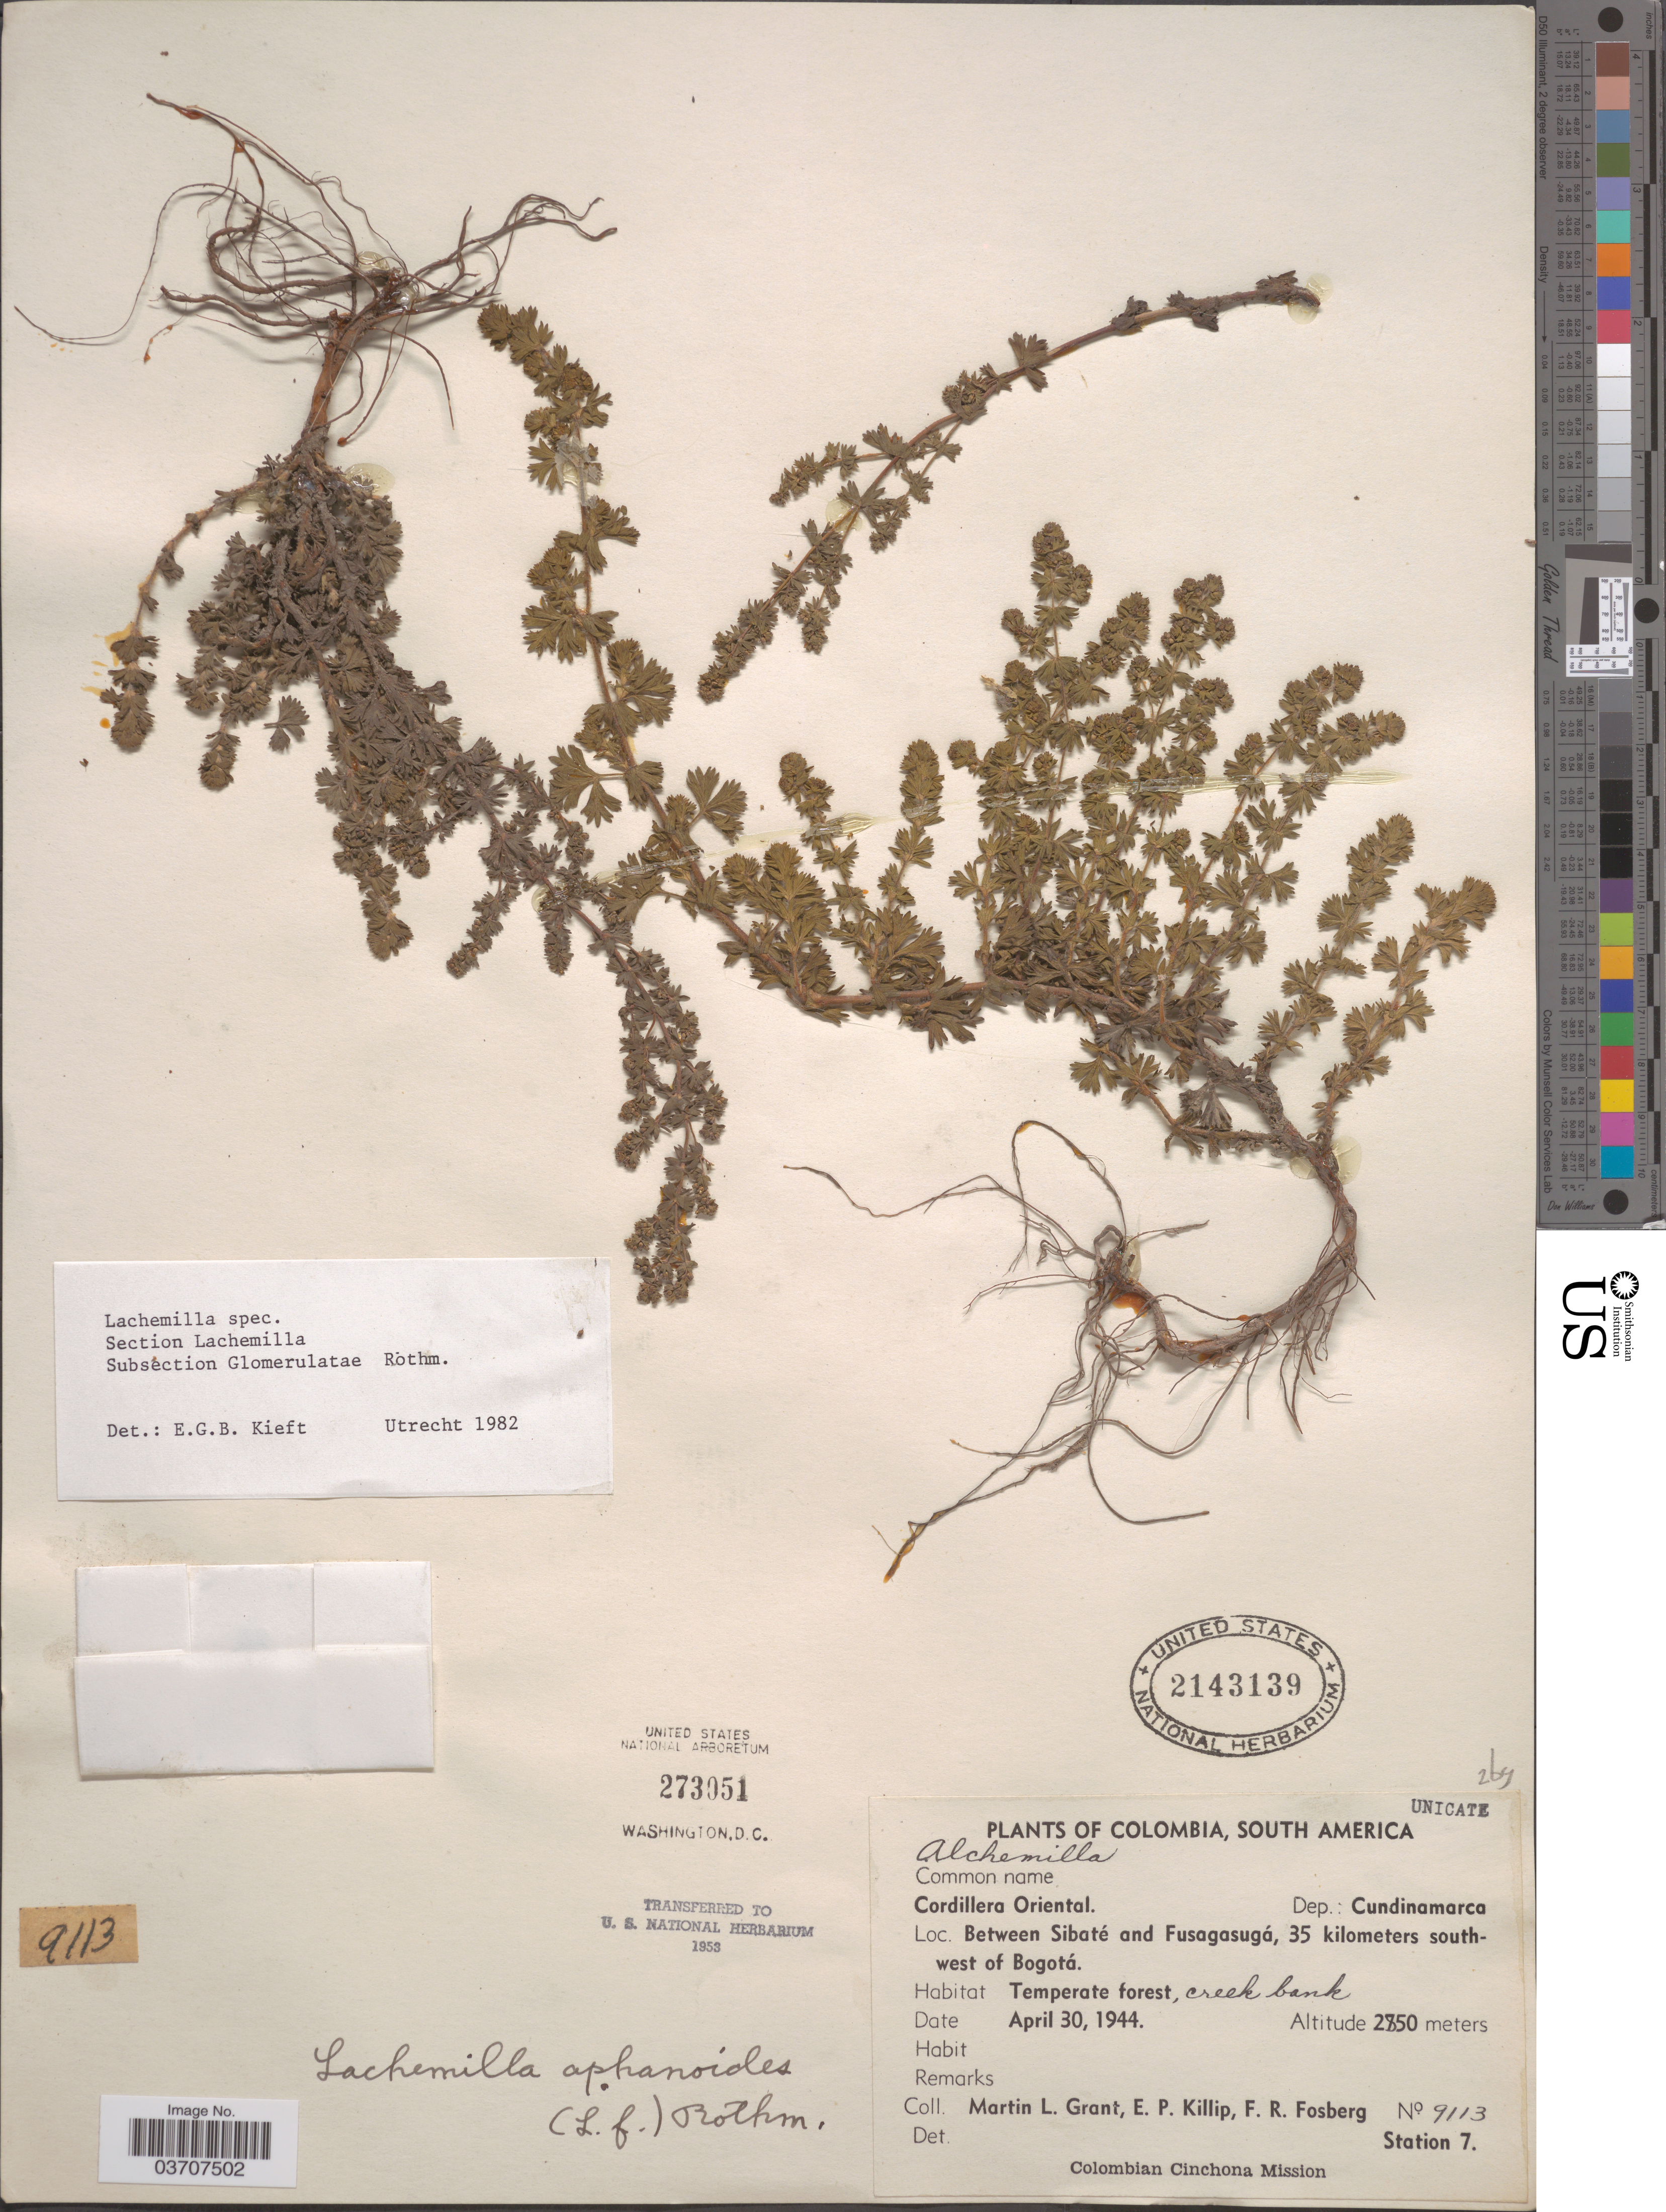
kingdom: Plantae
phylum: Tracheophyta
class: Magnoliopsida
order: Rosales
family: Rosaceae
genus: Lachemilla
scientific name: Lachemilla sp.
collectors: M. L. Grant, E. P. Killip & F. R. Fosberg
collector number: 9113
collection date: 1944-04-30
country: Colombia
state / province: Cundinamarca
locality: Cordillera Oriental. Dep.: Cundinamarca. Between Sibaté and Fusagasugá, 35 kilometers south-west of Bogotá.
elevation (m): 2750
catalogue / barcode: US 2143139